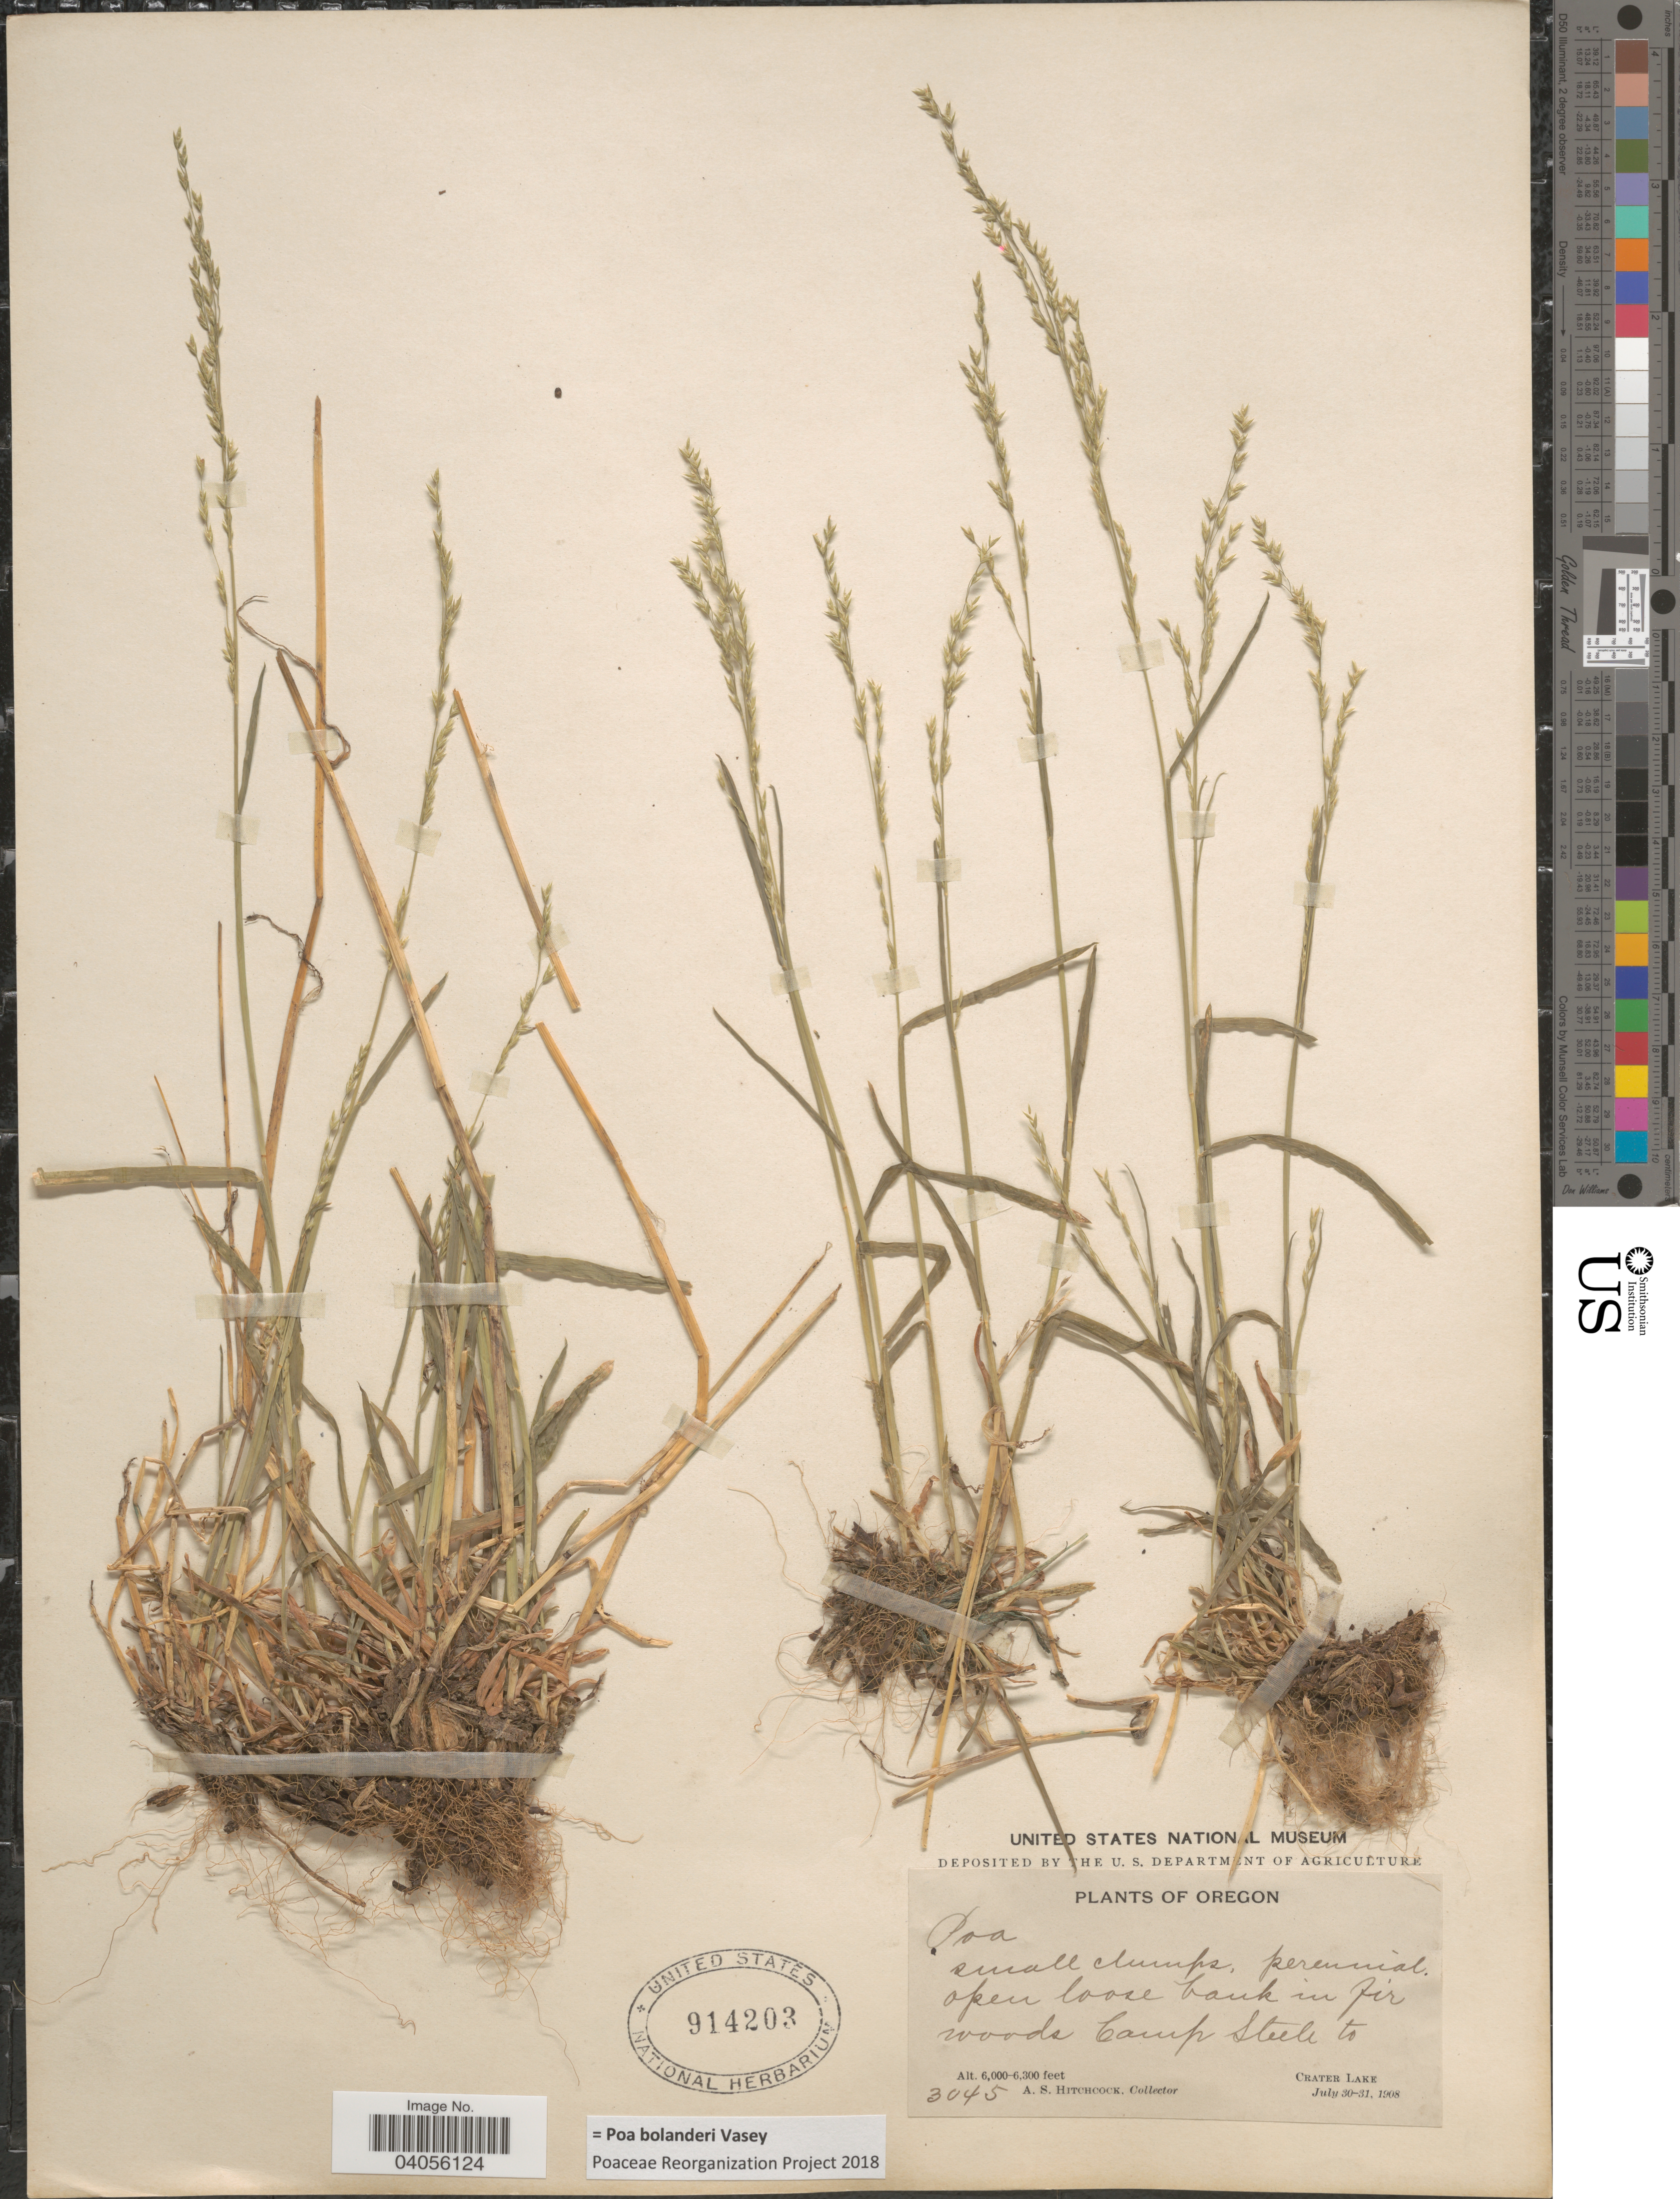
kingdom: Plantae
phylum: Tracheophyta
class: Liliopsida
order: Poales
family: Poaceae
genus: Poa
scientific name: Poa bolanderi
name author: Vasey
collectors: A. S. Hitchcock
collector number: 3045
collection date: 1908-07-30/1908-07-31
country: United States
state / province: Oregon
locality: Open loose bank in fir woods Camp Steele to Crater Lake.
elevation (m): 1829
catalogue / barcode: US 914203